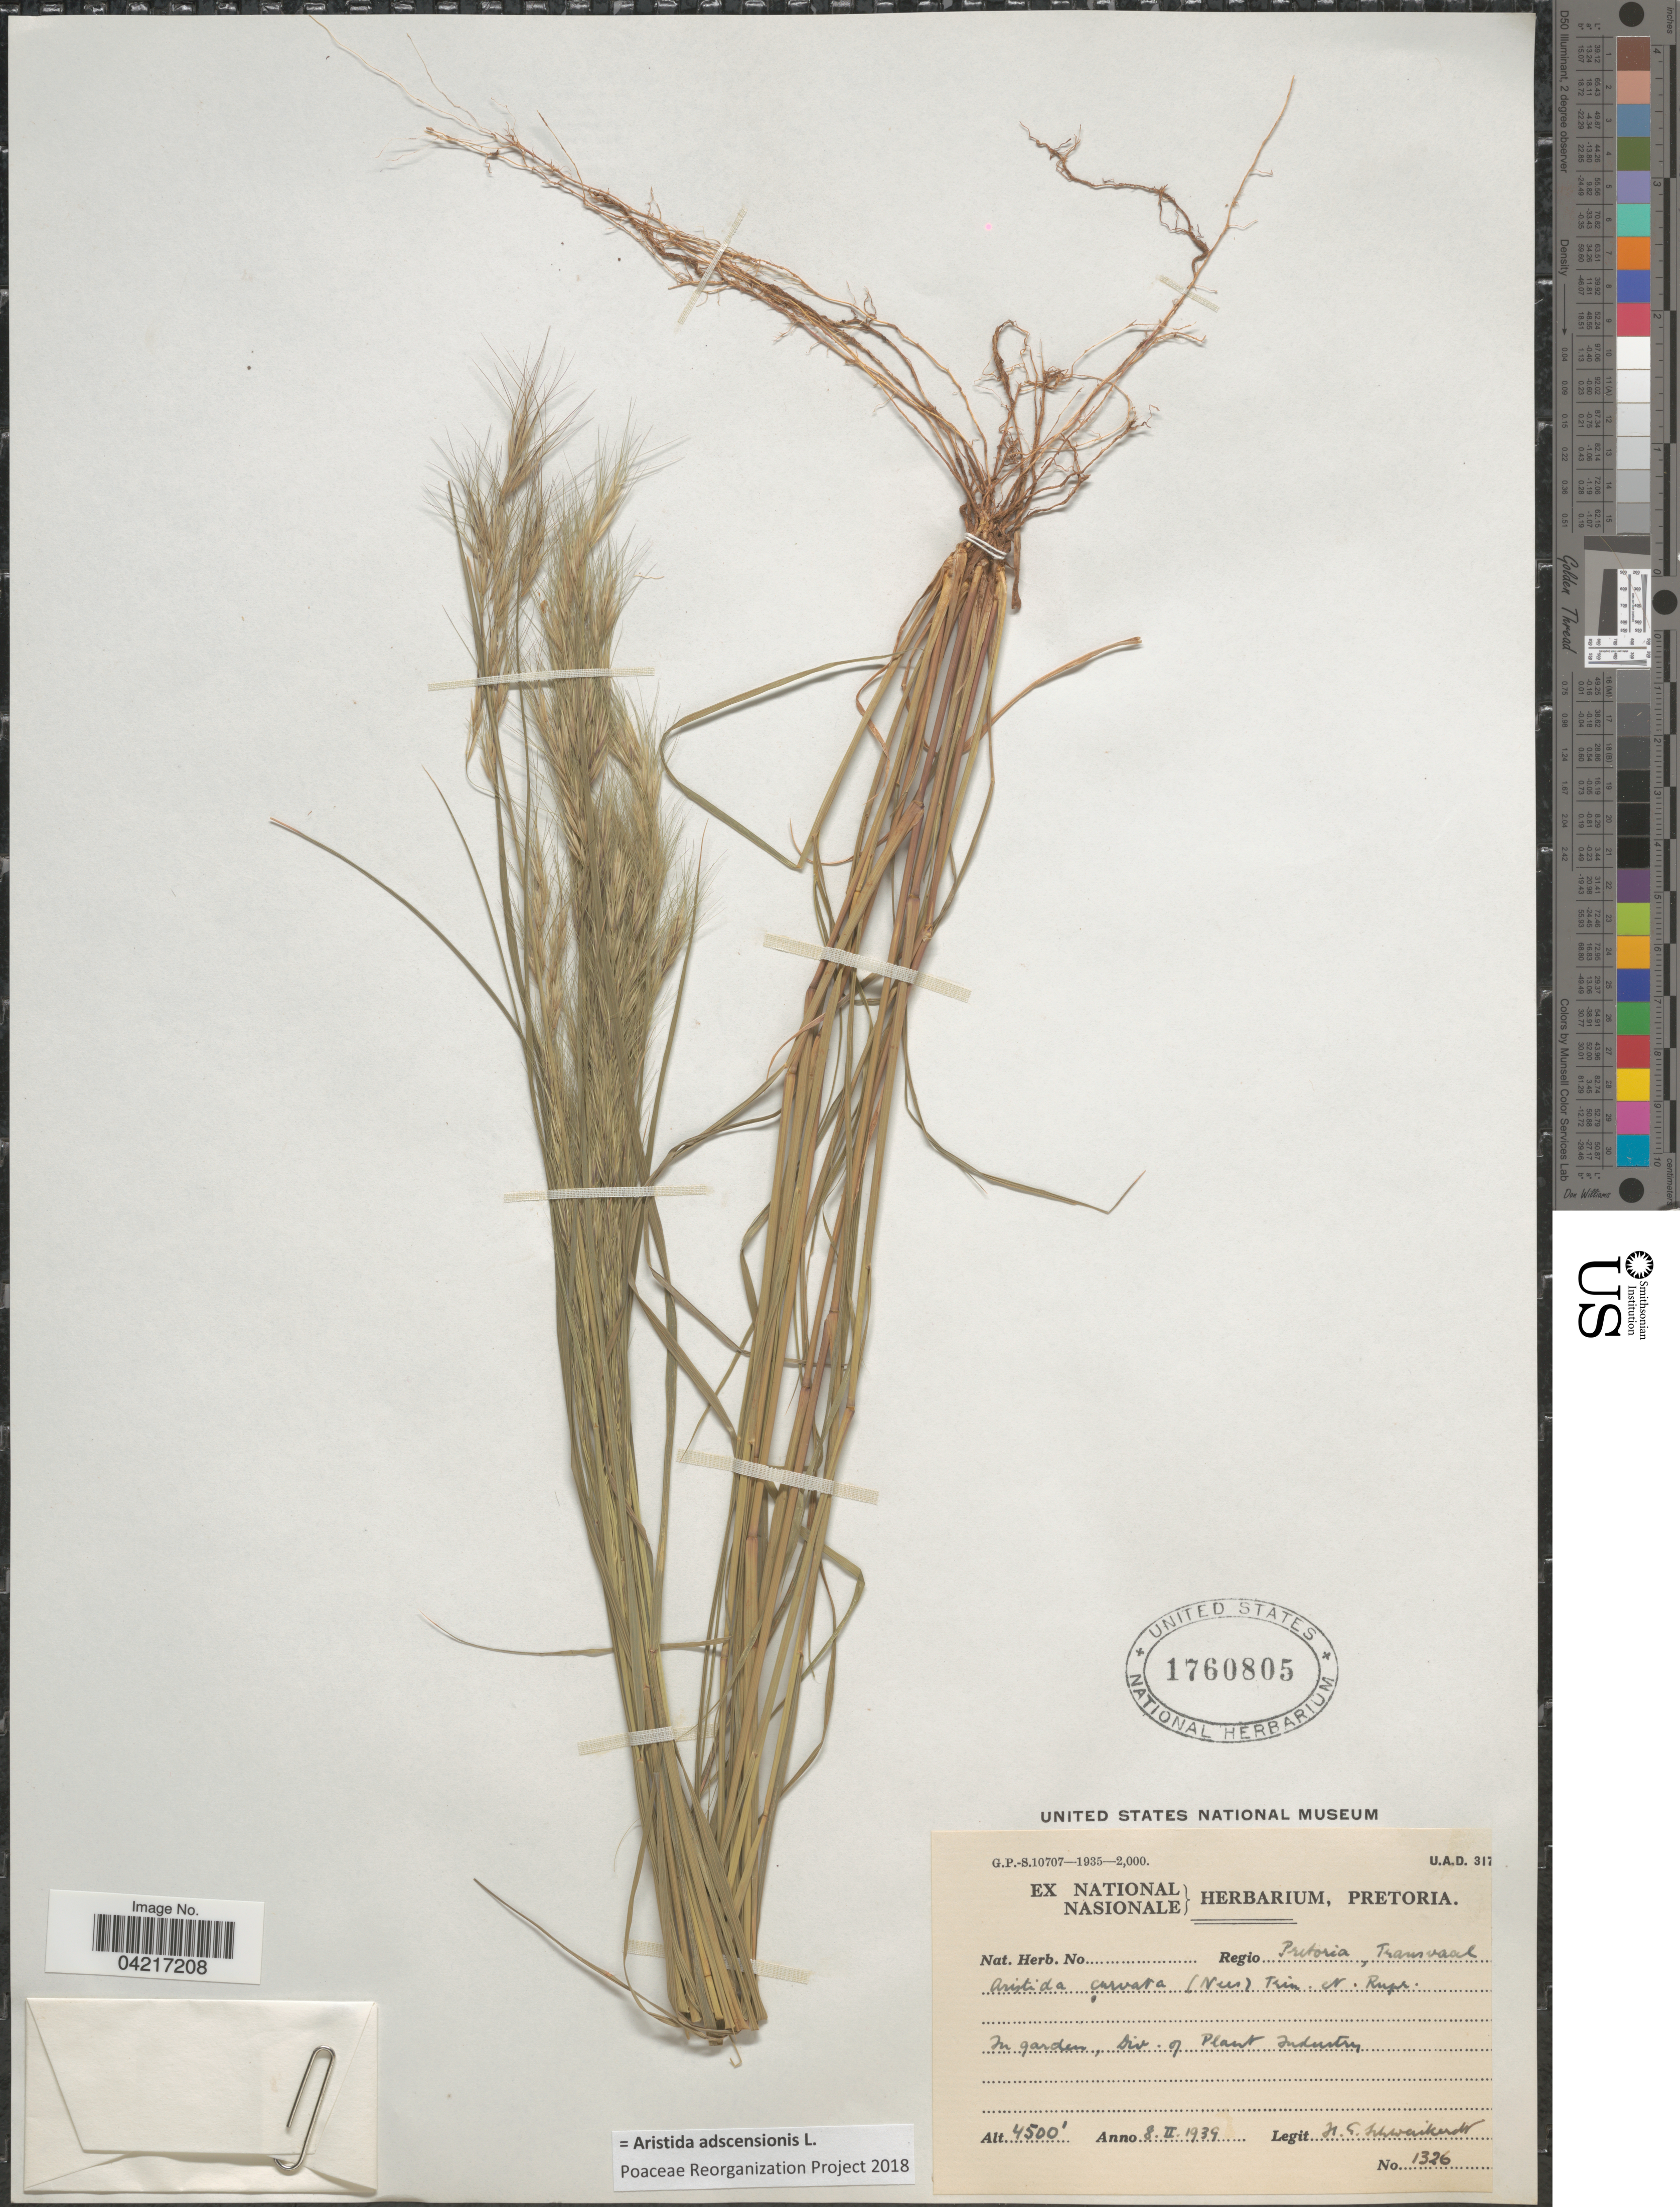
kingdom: Plantae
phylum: Tracheophyta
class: Liliopsida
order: Poales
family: Poaceae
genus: Aristida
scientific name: Aristida adscensionis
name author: L.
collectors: H. Schweickerdt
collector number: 1326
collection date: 1939-02-08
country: South Africa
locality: Regio Pretoria, Transvaal. In garden, Div. of Plant Industry.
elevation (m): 1372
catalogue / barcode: US 1760805